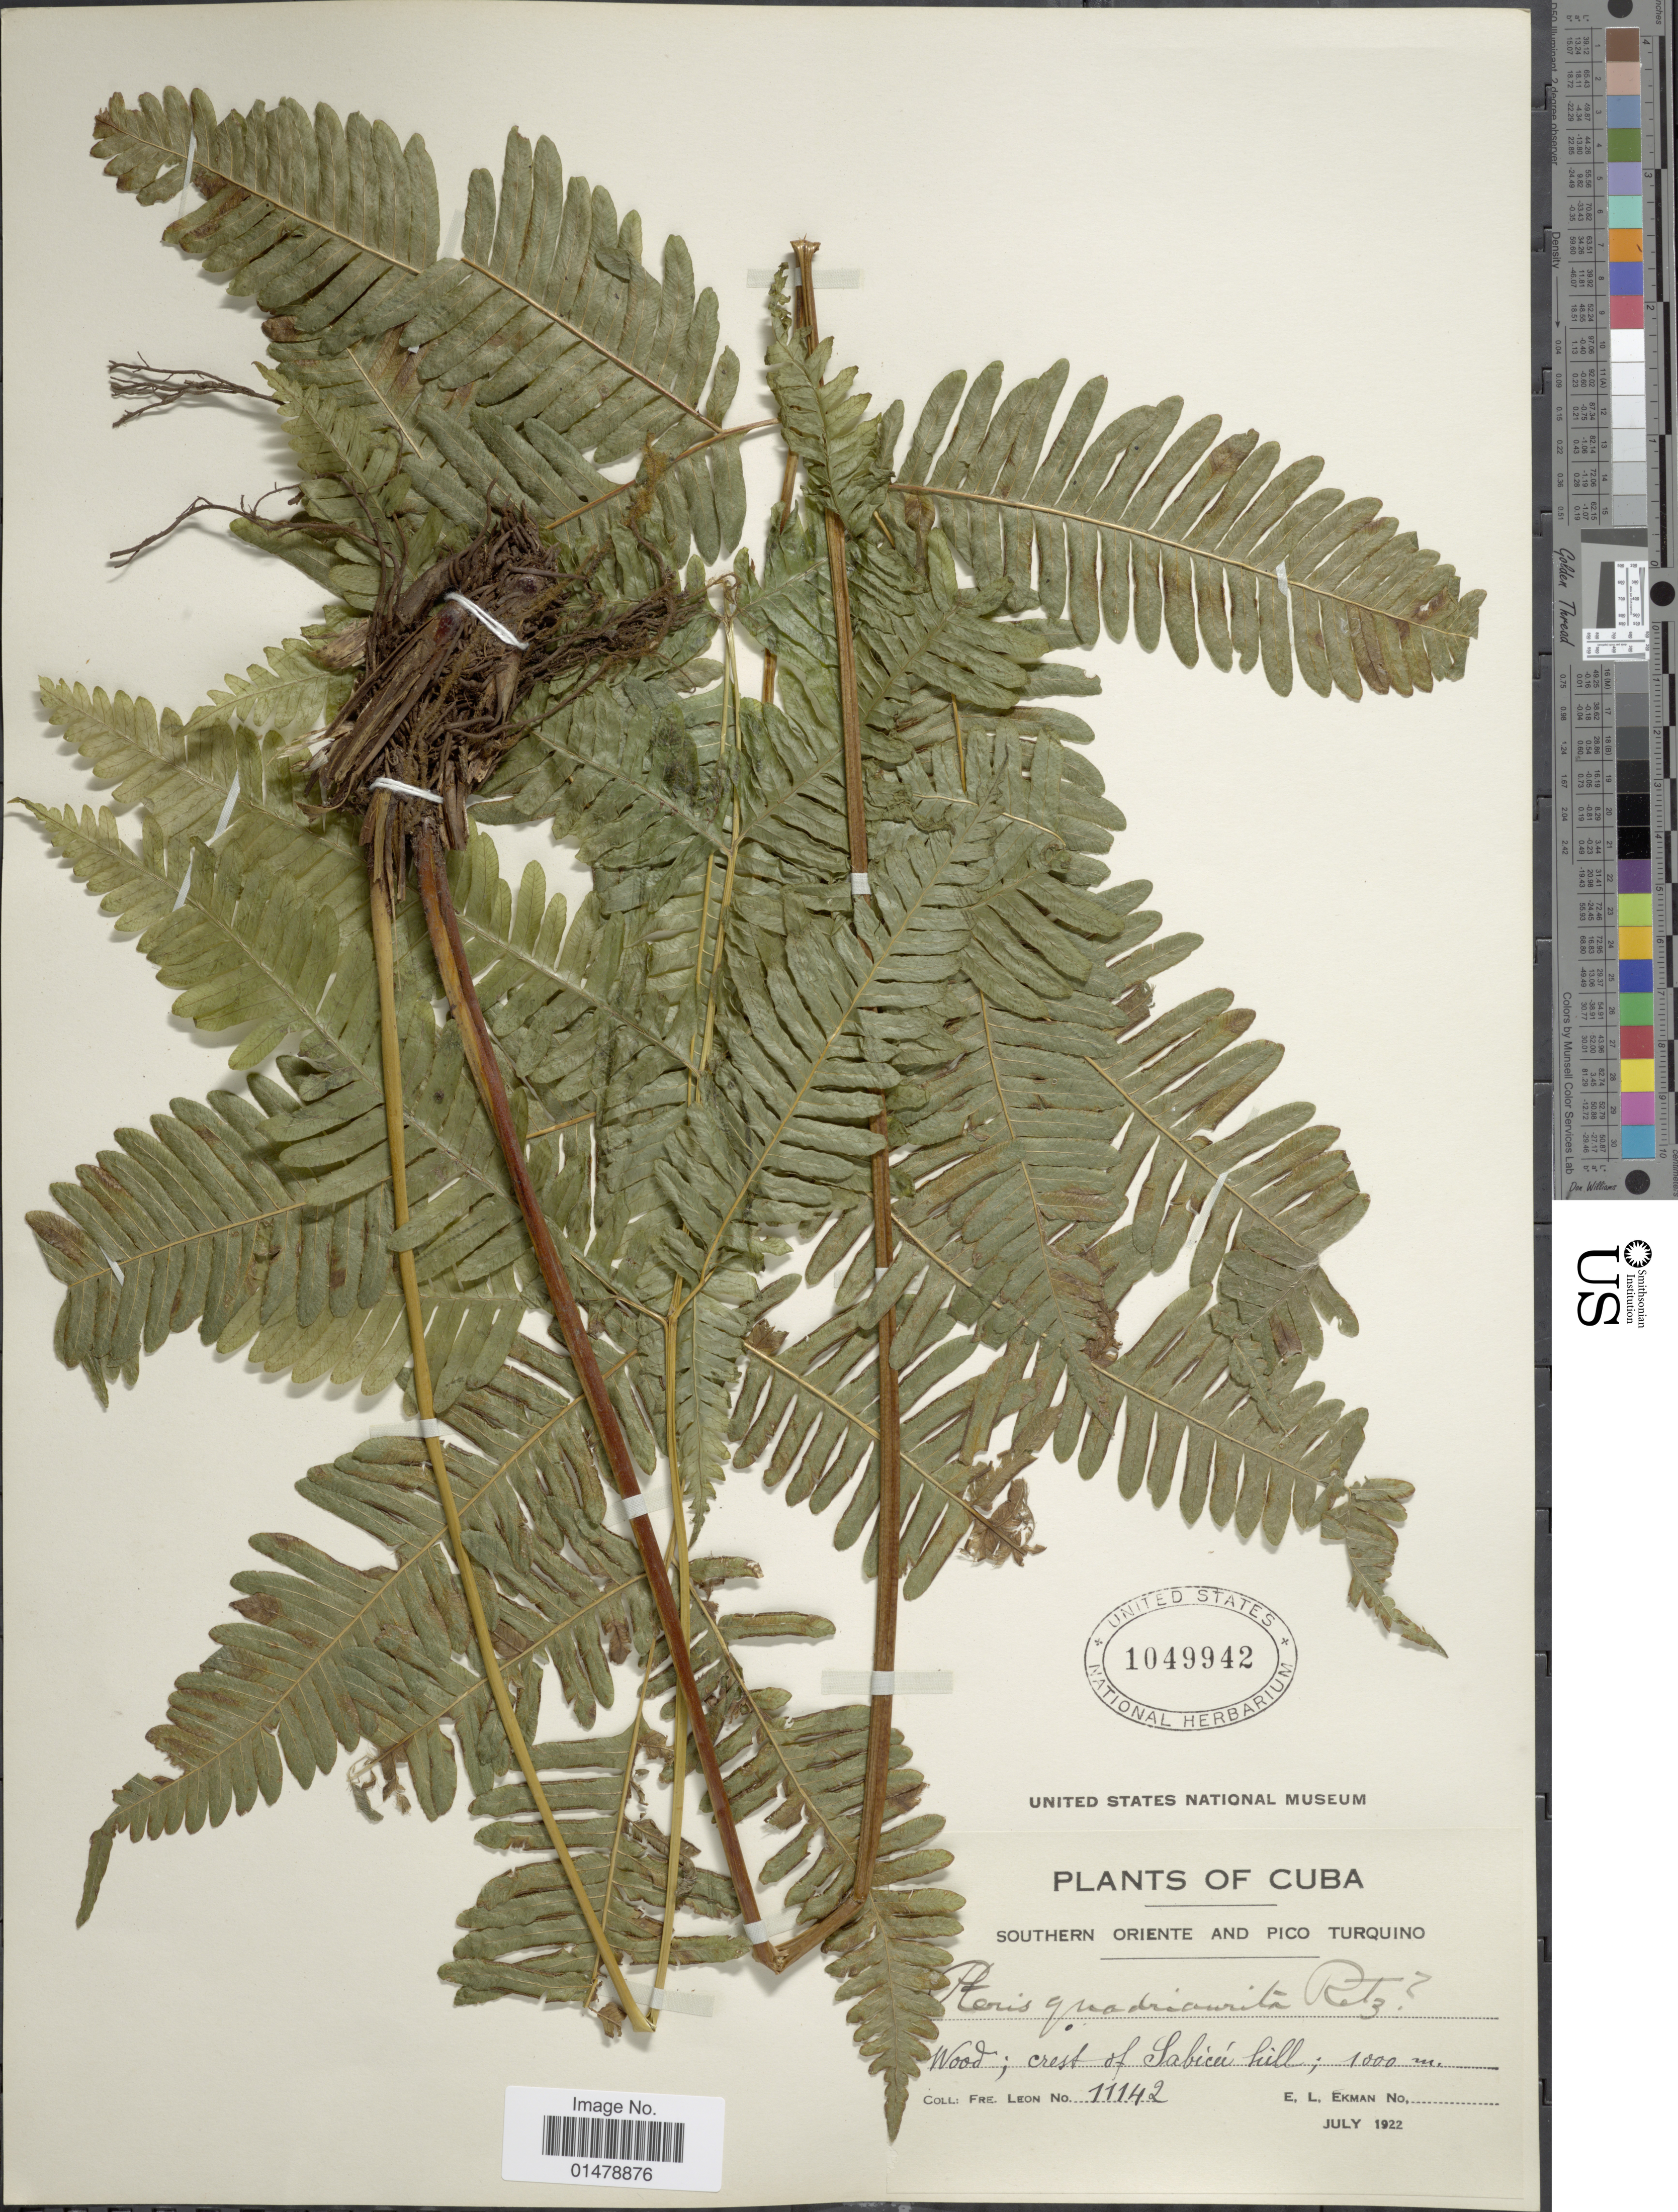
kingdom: Plantae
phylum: Tracheophyta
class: Polypodiopsida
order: Polypodiales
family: Pteridaceae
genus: Pteris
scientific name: Pteris quadriaurita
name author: Retz.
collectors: Bro. León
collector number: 11142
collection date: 1922-07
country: Cuba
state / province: Oriente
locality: Southern Oriente and Pico Turquino. Crest of Sabica hill.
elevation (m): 1000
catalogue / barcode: US 1049942